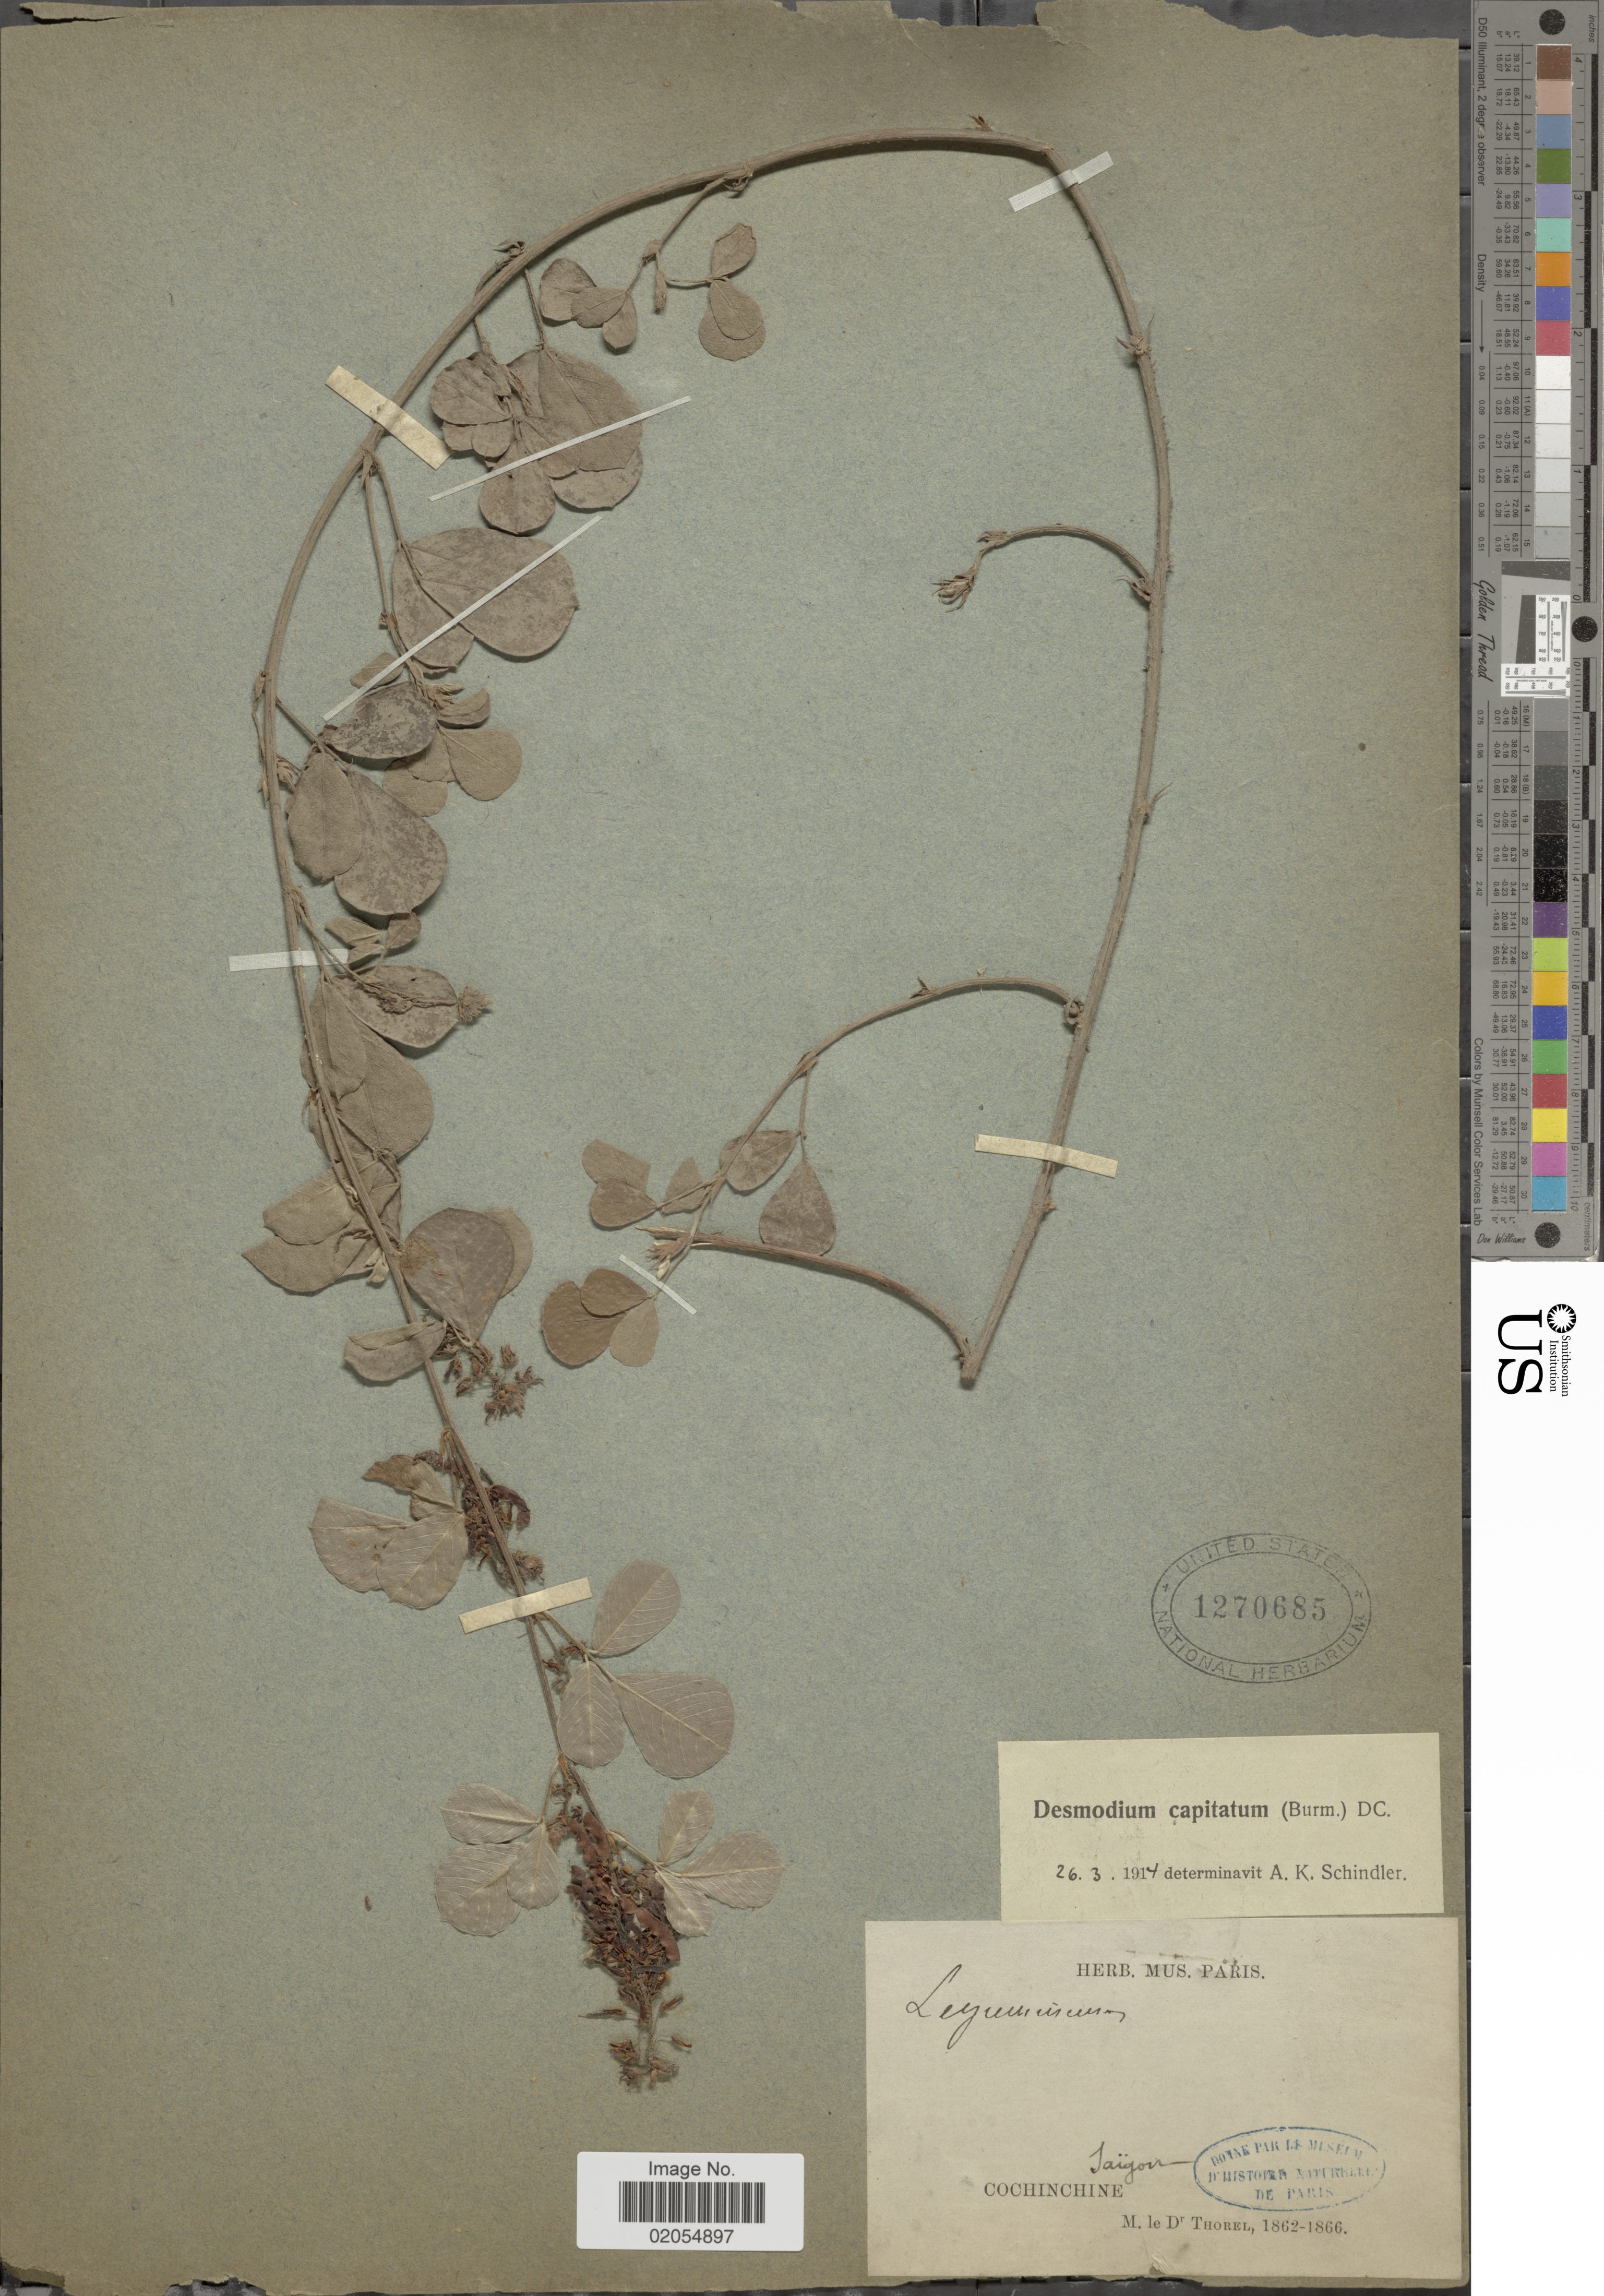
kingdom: Plantae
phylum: Tracheophyta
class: Magnoliopsida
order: Fabales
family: Fabaceae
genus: Grona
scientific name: Grona retroflexa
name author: (L.) H. Ohashi & K. Ohashi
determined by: Strong, Mark T., (BOT), Smithsonian Institution - National Museum of Natural History (UNITED STATES)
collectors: M. de Thorel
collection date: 1862/1866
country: Vietnam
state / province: Ho Chi Minh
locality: Saigon, Cochinchine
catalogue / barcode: US 1270685